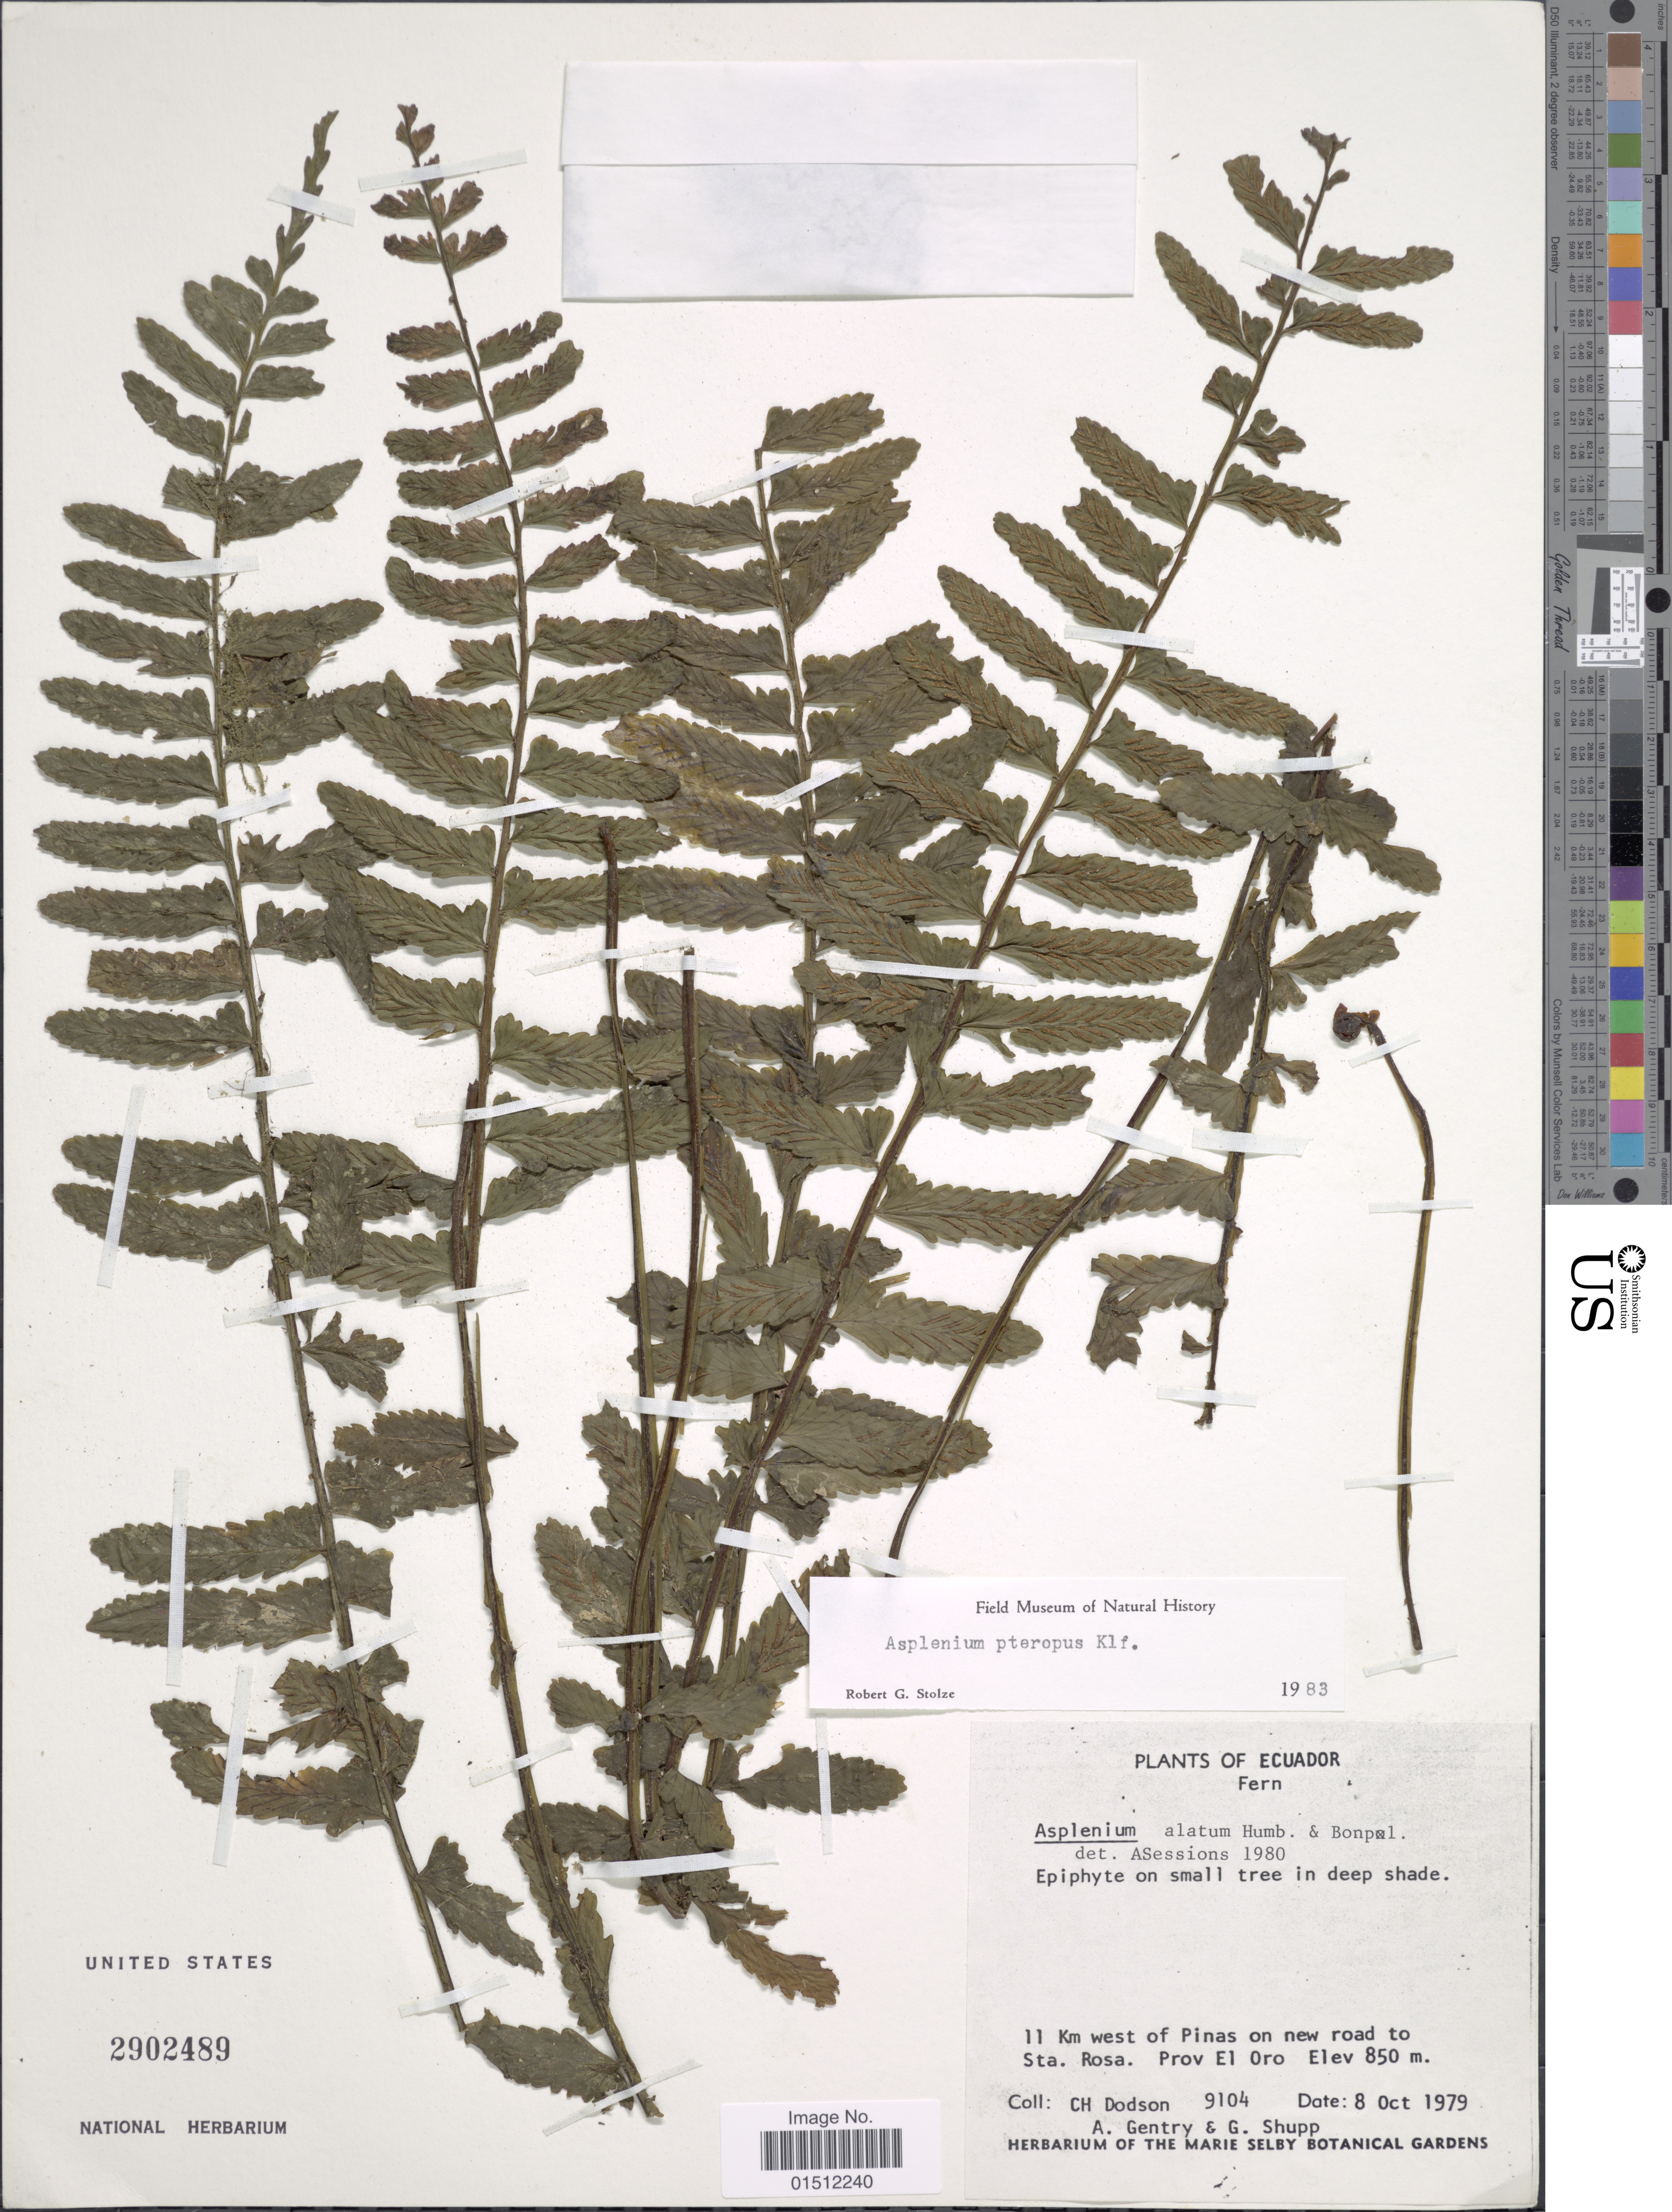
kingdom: Plantae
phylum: Tracheophyta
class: Polypodiopsida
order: Polypodiales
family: Aspleniaceae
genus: Asplenium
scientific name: Asplenium pteropus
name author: Kaulf.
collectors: C. H. Dodson, A. H. Gentry & G. Shupp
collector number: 9104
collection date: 1979-10-08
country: Ecuador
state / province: El Oro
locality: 11 Km west of Pinas on new road to Sta Rosa. Prov El Oro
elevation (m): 850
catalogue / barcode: US 2902489